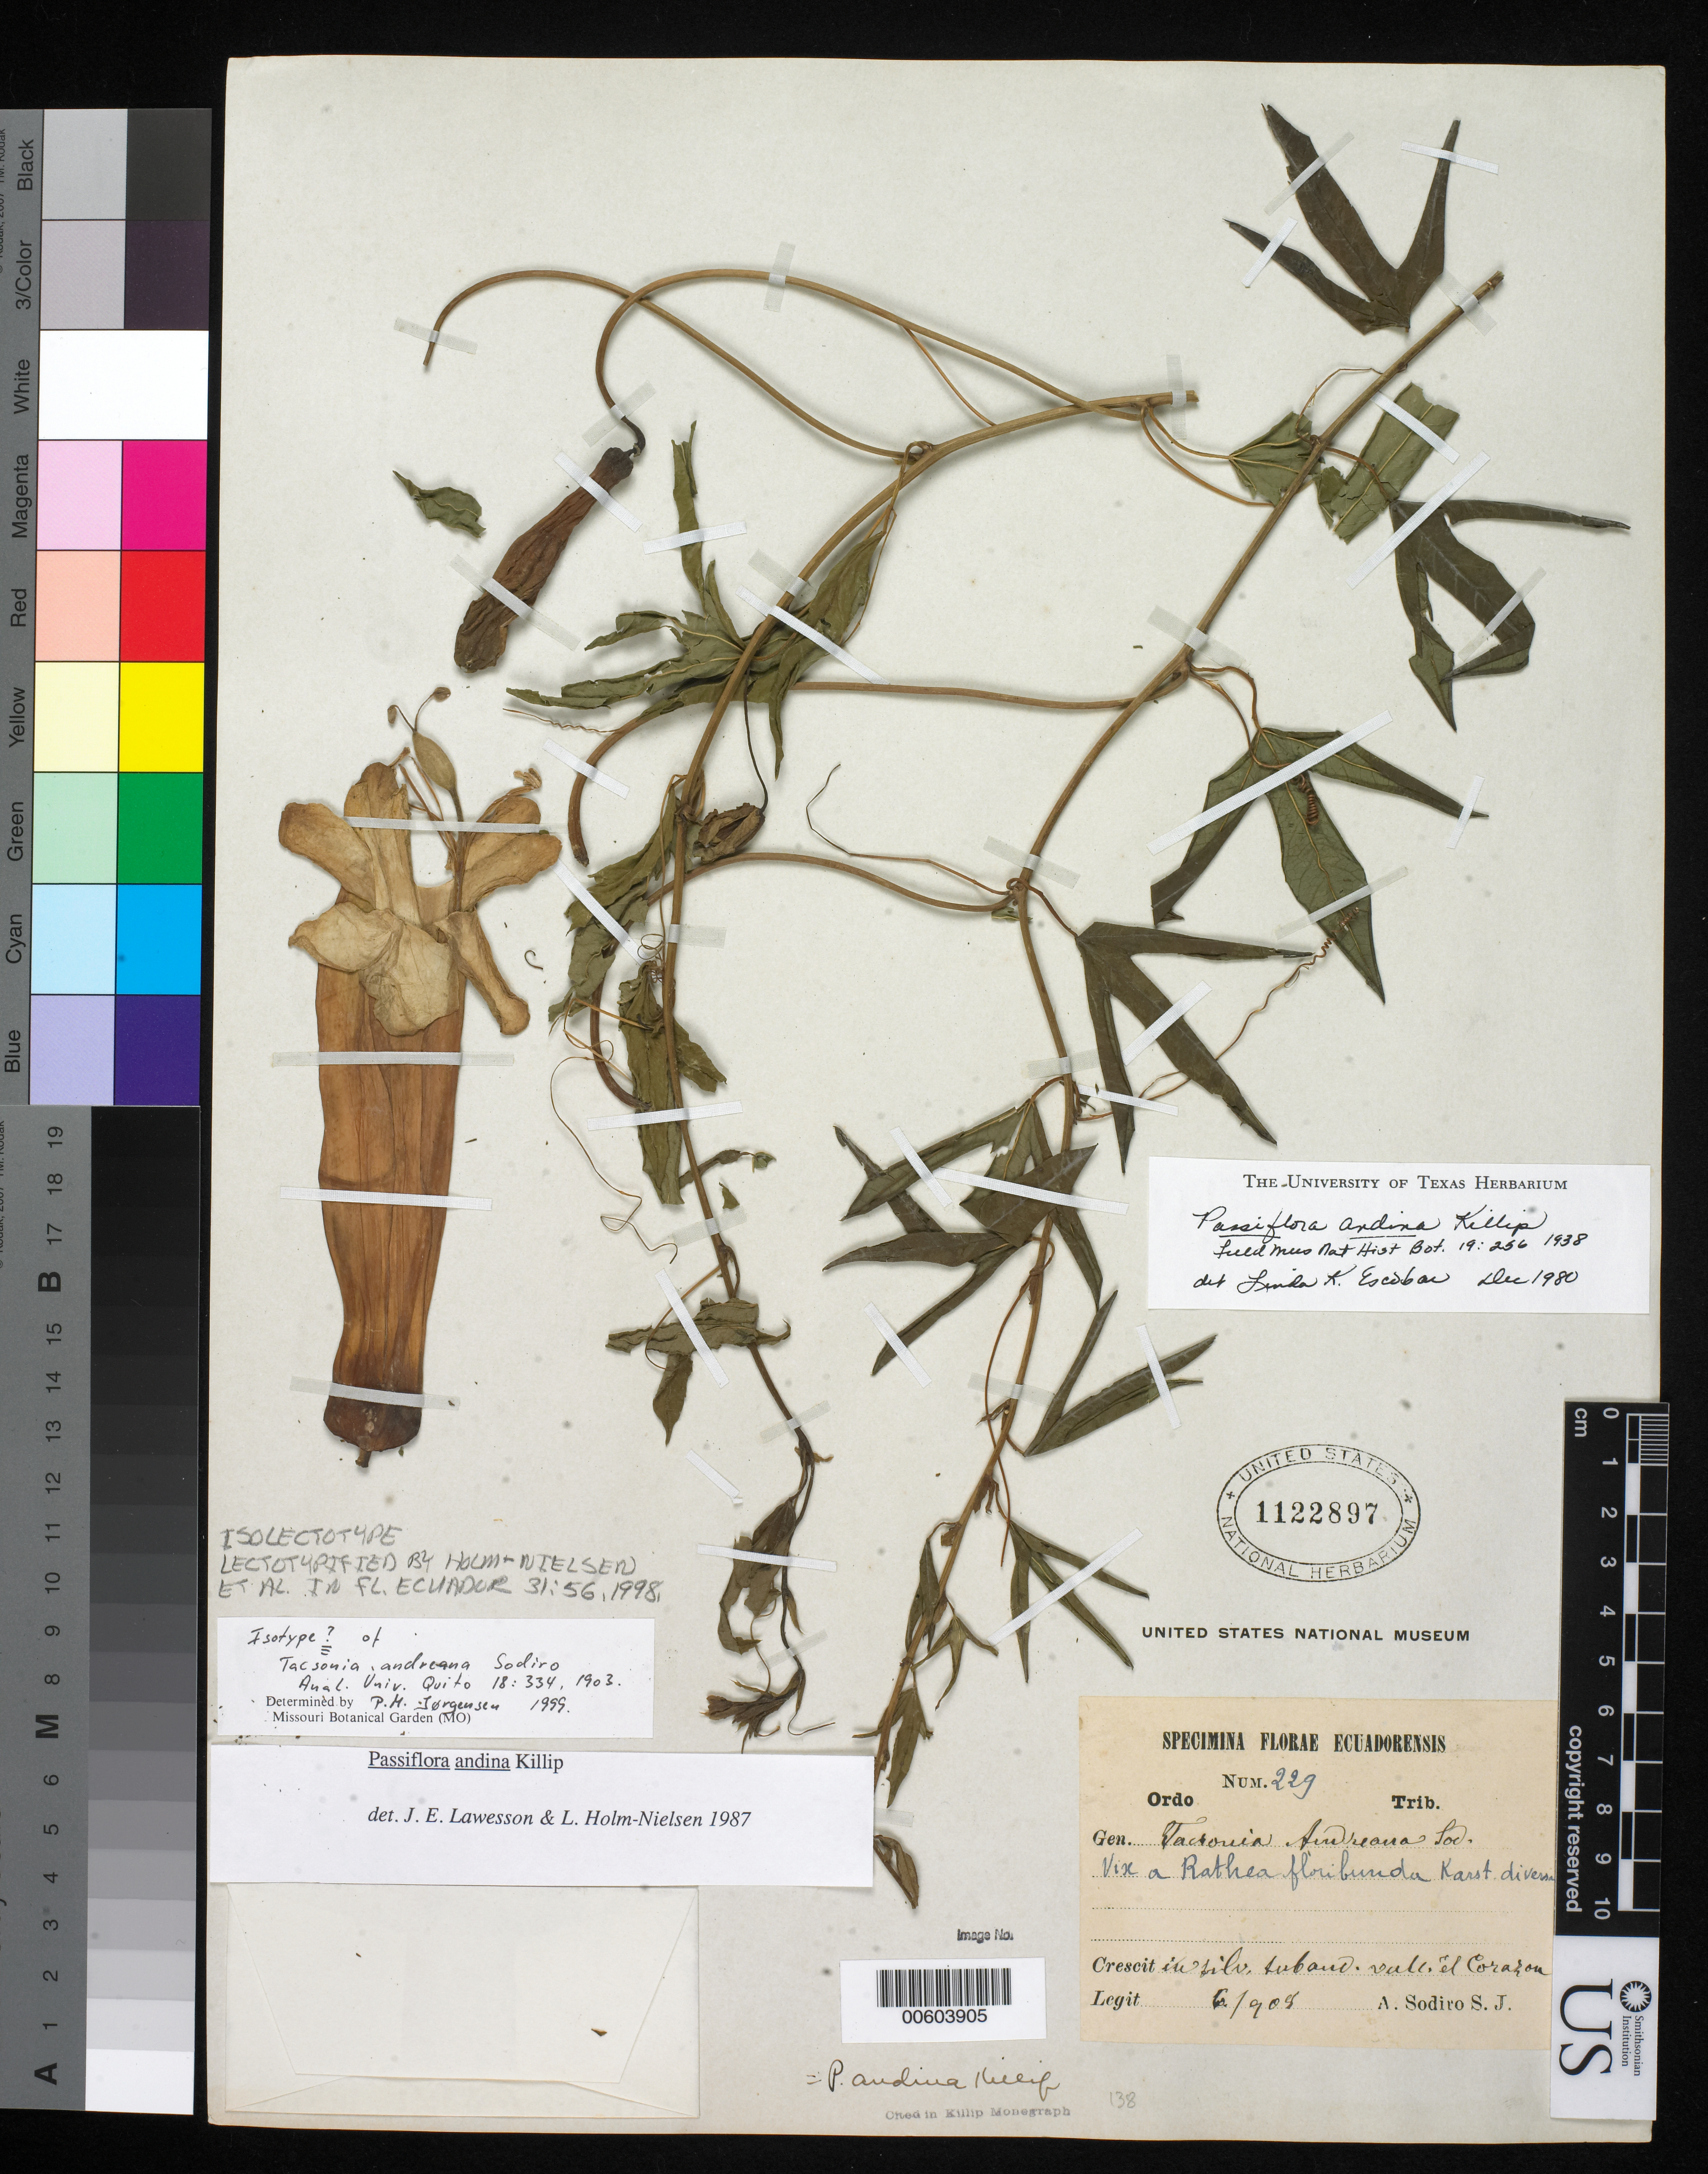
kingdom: Plantae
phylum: Tracheophyta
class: Magnoliopsida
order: Malpighiales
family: Passifloraceae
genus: Tacsonia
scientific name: Tacsonia andreana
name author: Sodiro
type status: Isolectotype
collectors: L. Sodiro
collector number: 229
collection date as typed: Jun 1909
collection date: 1909-06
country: Ecuador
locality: In silv. Suband. Valle El Corazon.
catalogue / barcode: US 1122897